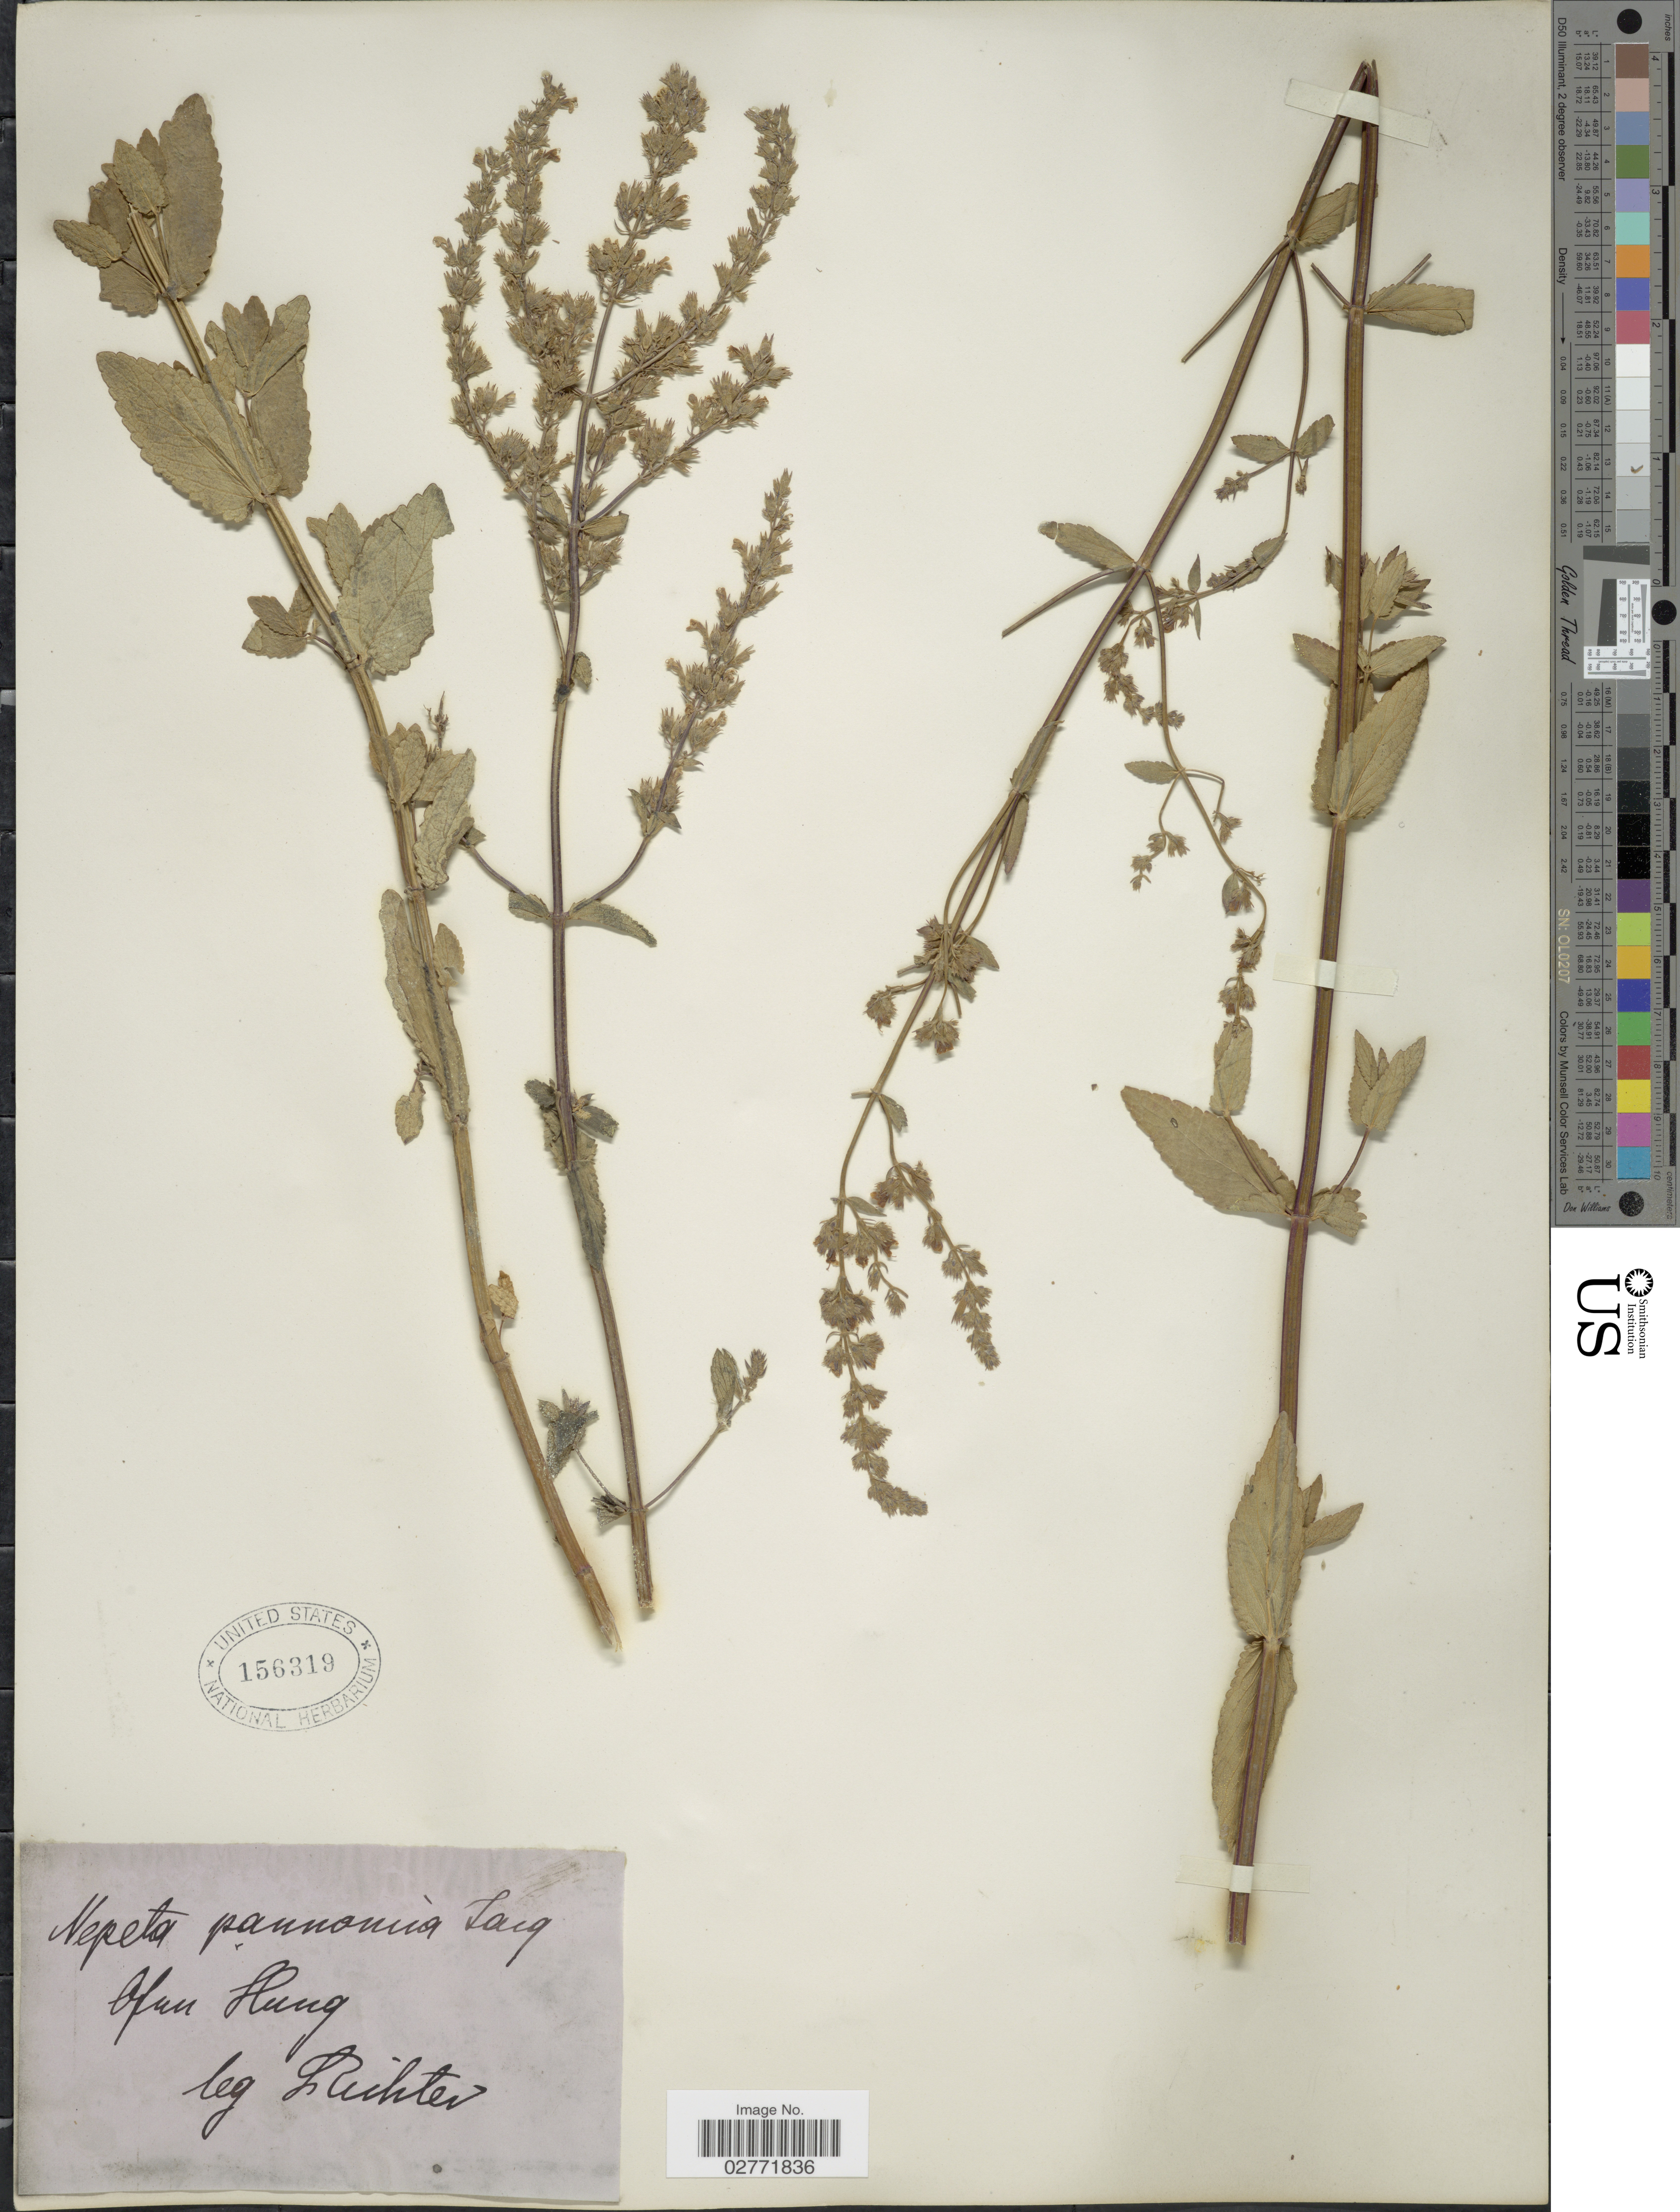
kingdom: Plantae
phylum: Tracheophyta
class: Magnoliopsida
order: Lamiales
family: Lamiaceae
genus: Nepeta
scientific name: Nepeta pannonica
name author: L.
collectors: -- Richter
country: Hungary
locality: Ofan [interpreted] Hung.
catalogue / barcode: US 156319